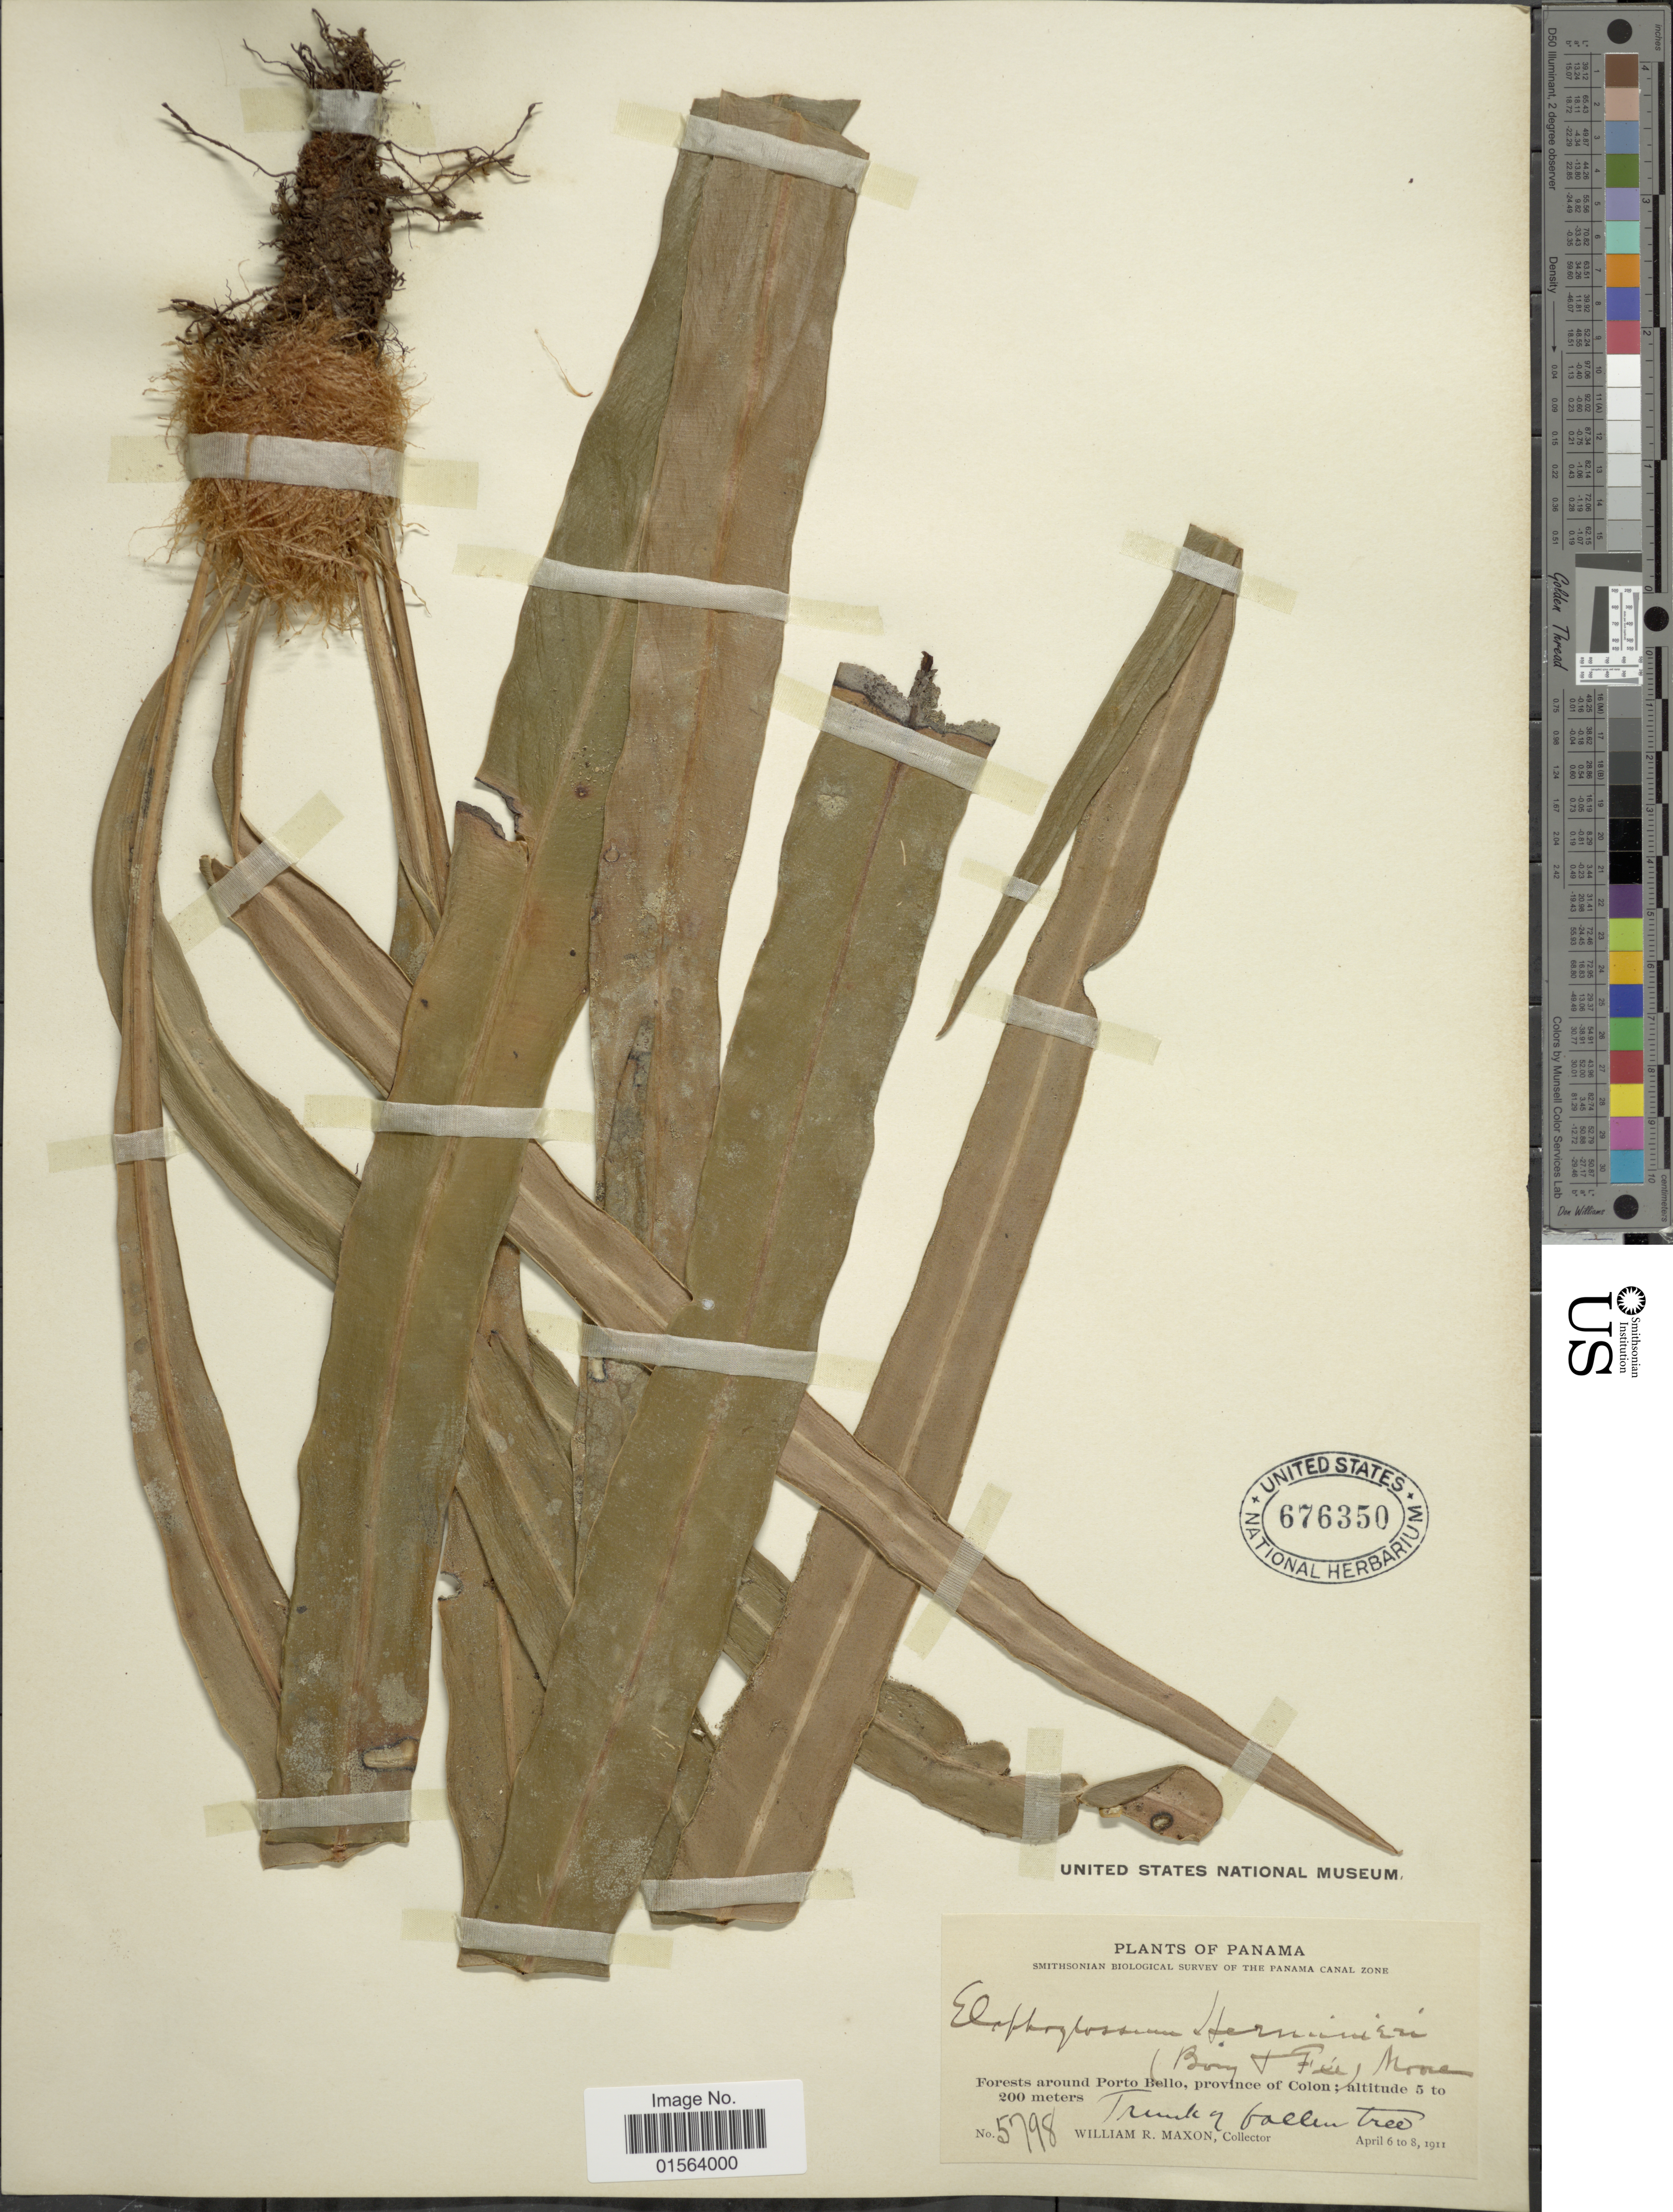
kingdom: Plantae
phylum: Tracheophyta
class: Polypodiopsida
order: Polypodiales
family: Dryopteridaceae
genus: Elaphoglossum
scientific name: Elaphoglossum herminieri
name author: (Bory & Fée) T. Moore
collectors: W. R. Maxon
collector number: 5798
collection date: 1911-04-06/1911-04-08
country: Panama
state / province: Colón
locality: Forests around Porto Bello, Province of Colon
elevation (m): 5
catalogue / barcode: US 676350